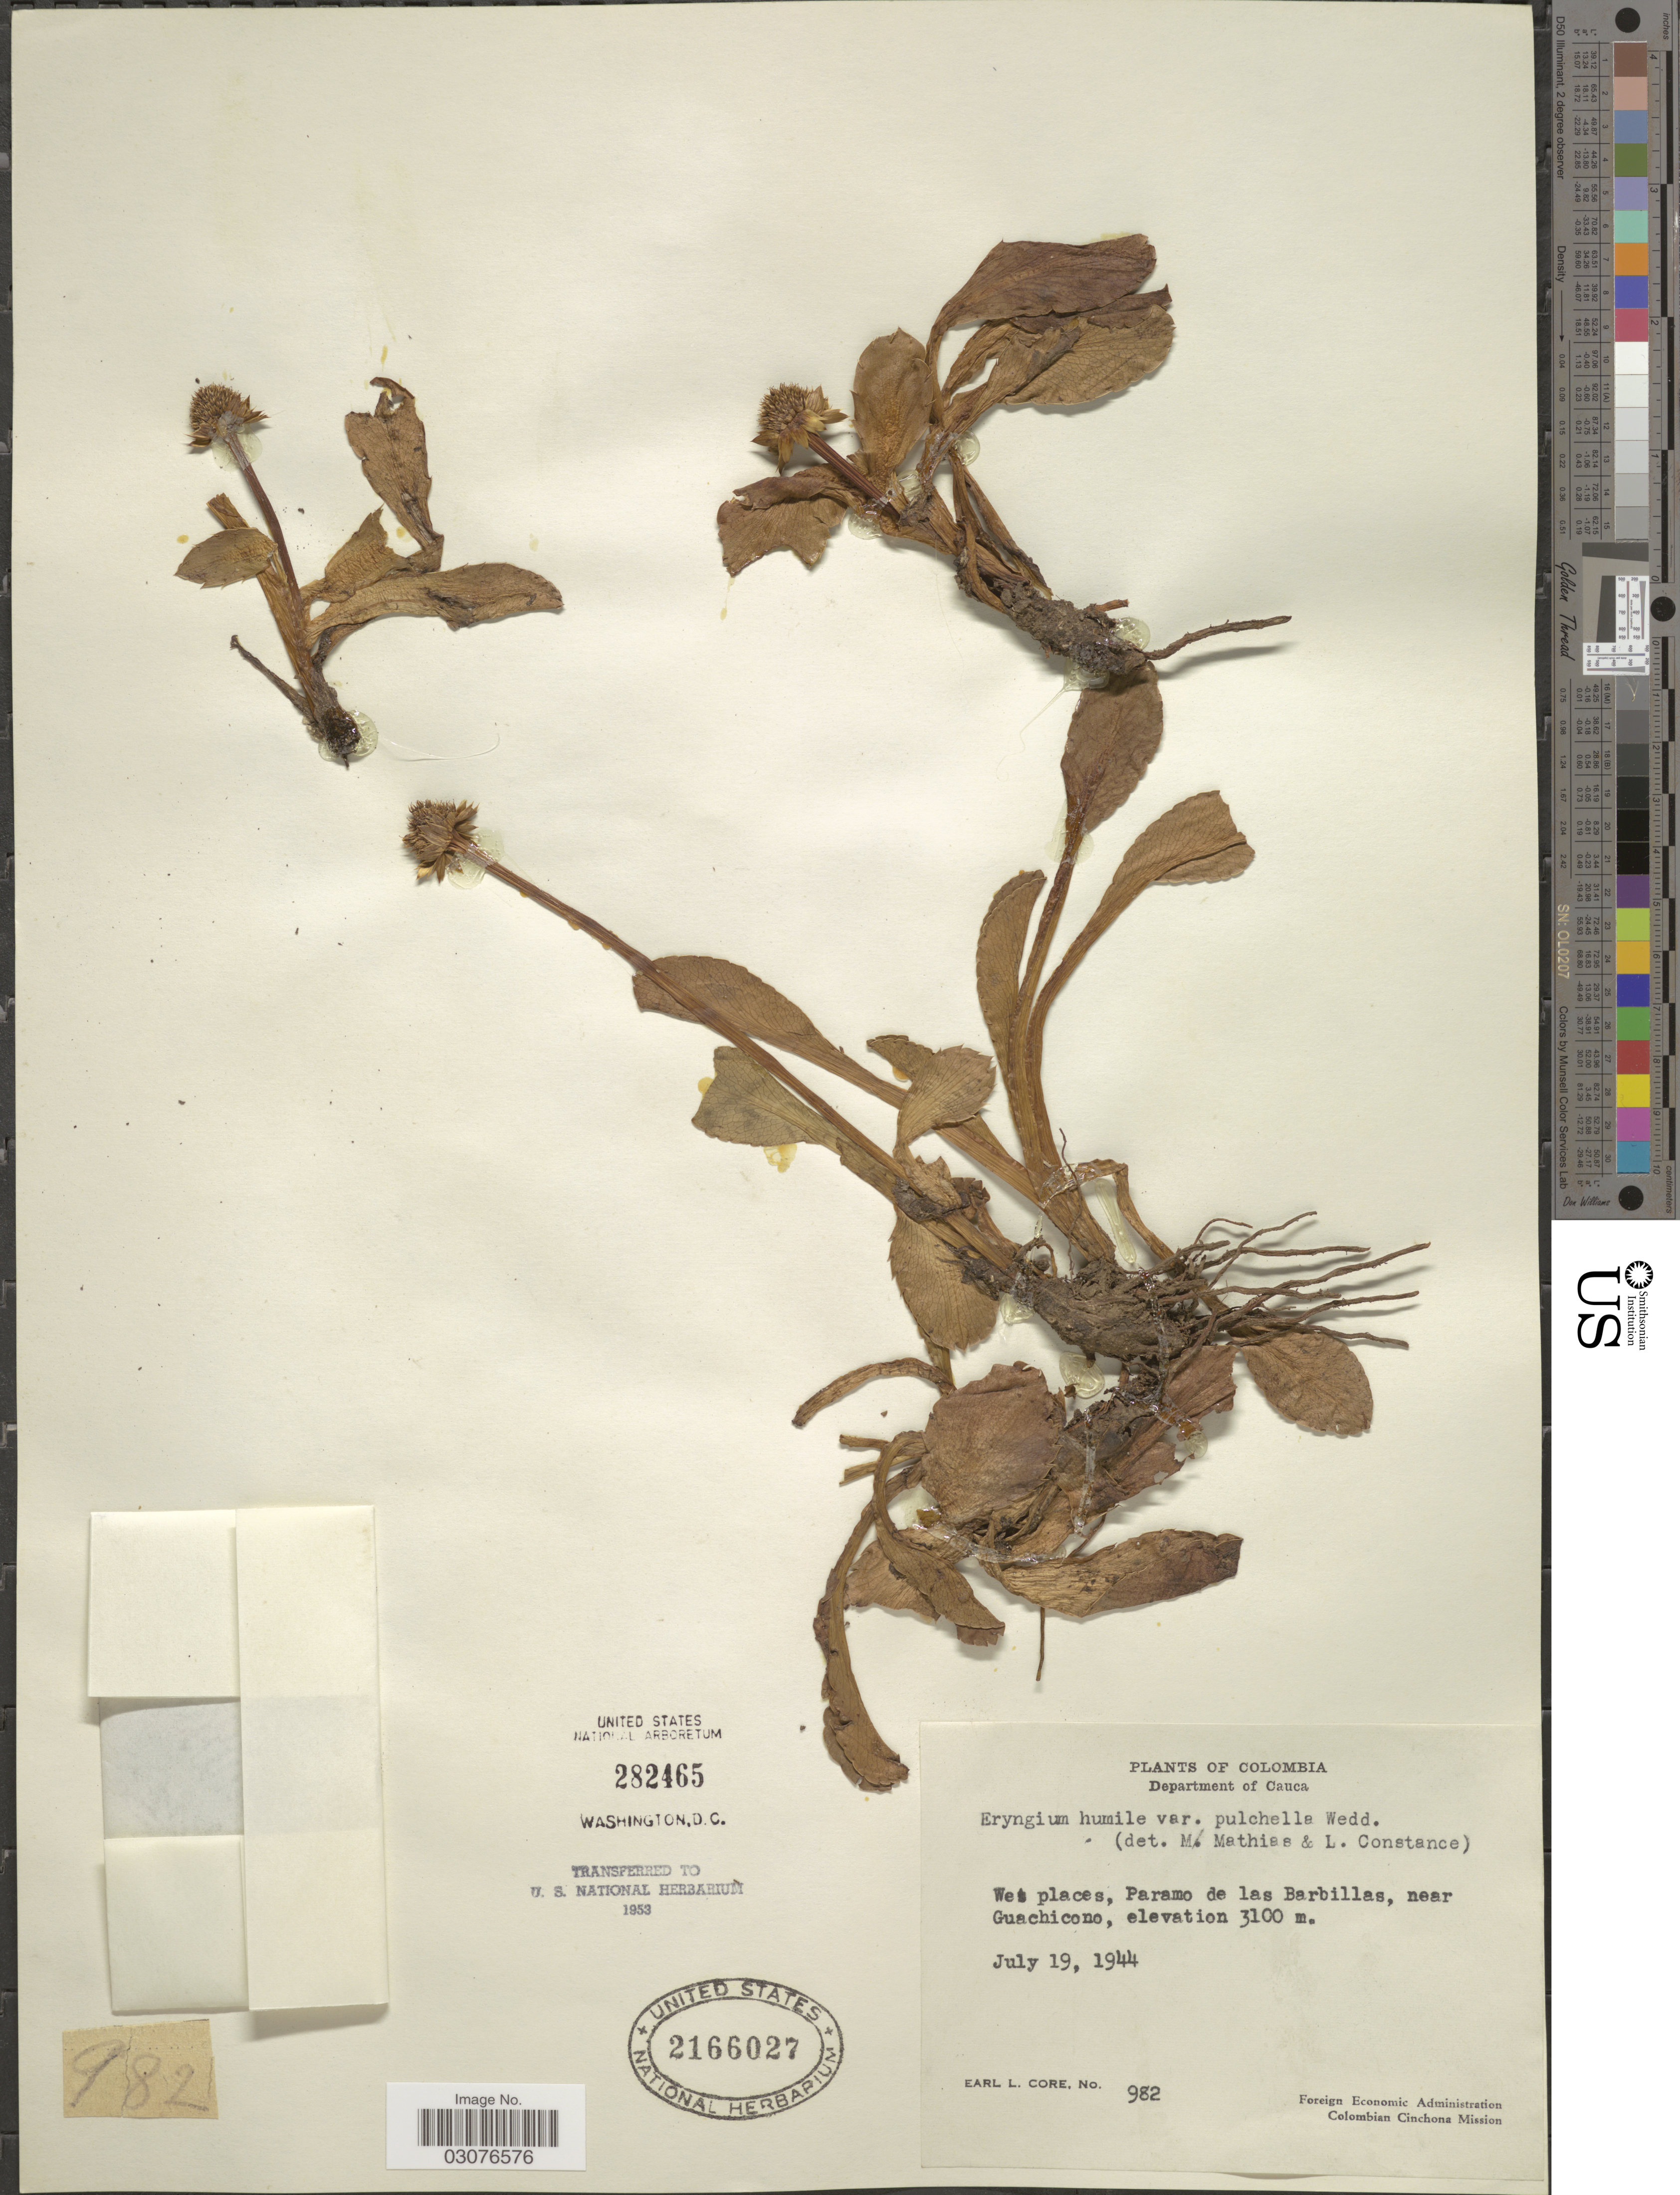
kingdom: Plantae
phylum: Tracheophyta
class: Magnoliopsida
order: Apiales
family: Apiaceae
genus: Eryngium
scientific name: Eryngium bourgatii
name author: Gouan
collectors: E. L. Core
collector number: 982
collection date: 1944-07-19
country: Colombia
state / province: Cauca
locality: Department of Cauca. Wet places, Paramo de las Barbillas, near Guachicono.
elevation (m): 3100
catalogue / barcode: US 2166027